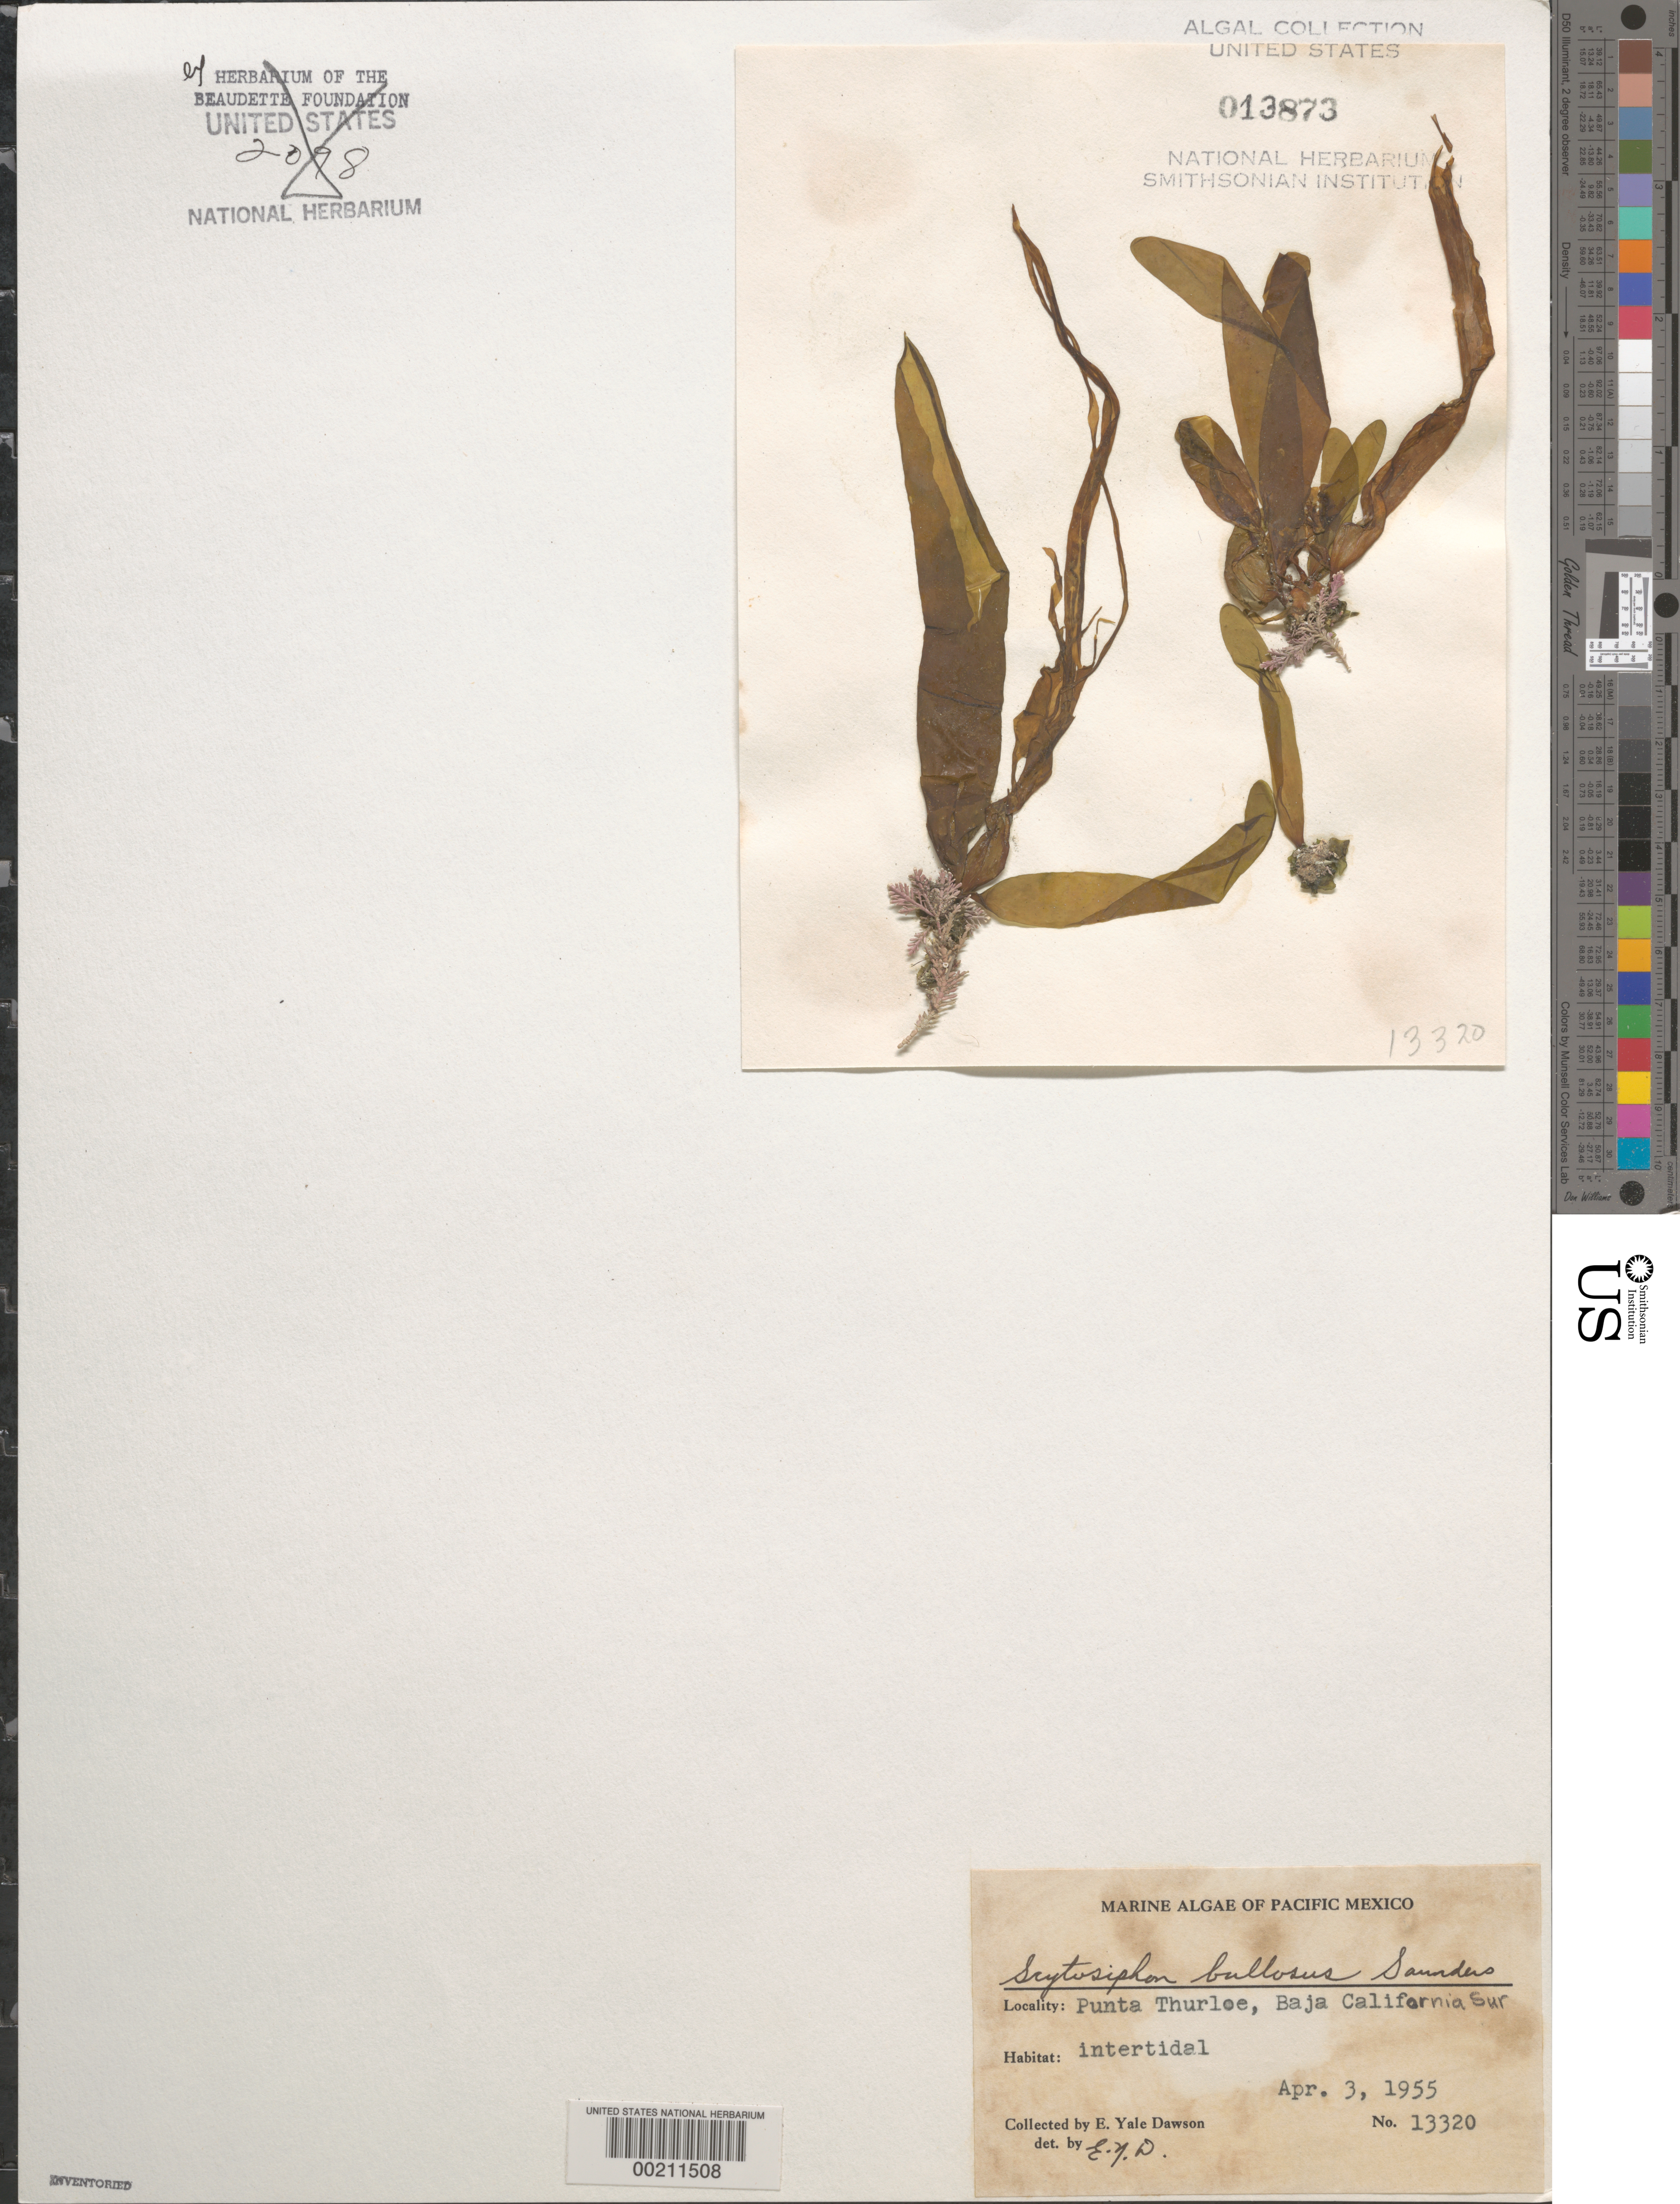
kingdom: Chromista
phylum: Ochrophyta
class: Phaeophyceae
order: Scytosiphonales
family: Scytosiphonaceae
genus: Dactylosiphon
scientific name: Dactylosiphon bullosus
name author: (D.A. Saunders) Santiañez et al.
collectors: E. Y. Dawson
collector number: EYD 13320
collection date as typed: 03 Apr 1955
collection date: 1955-04-03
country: Mexico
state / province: Baja California Sur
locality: Punta Thurloe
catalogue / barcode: US 13873